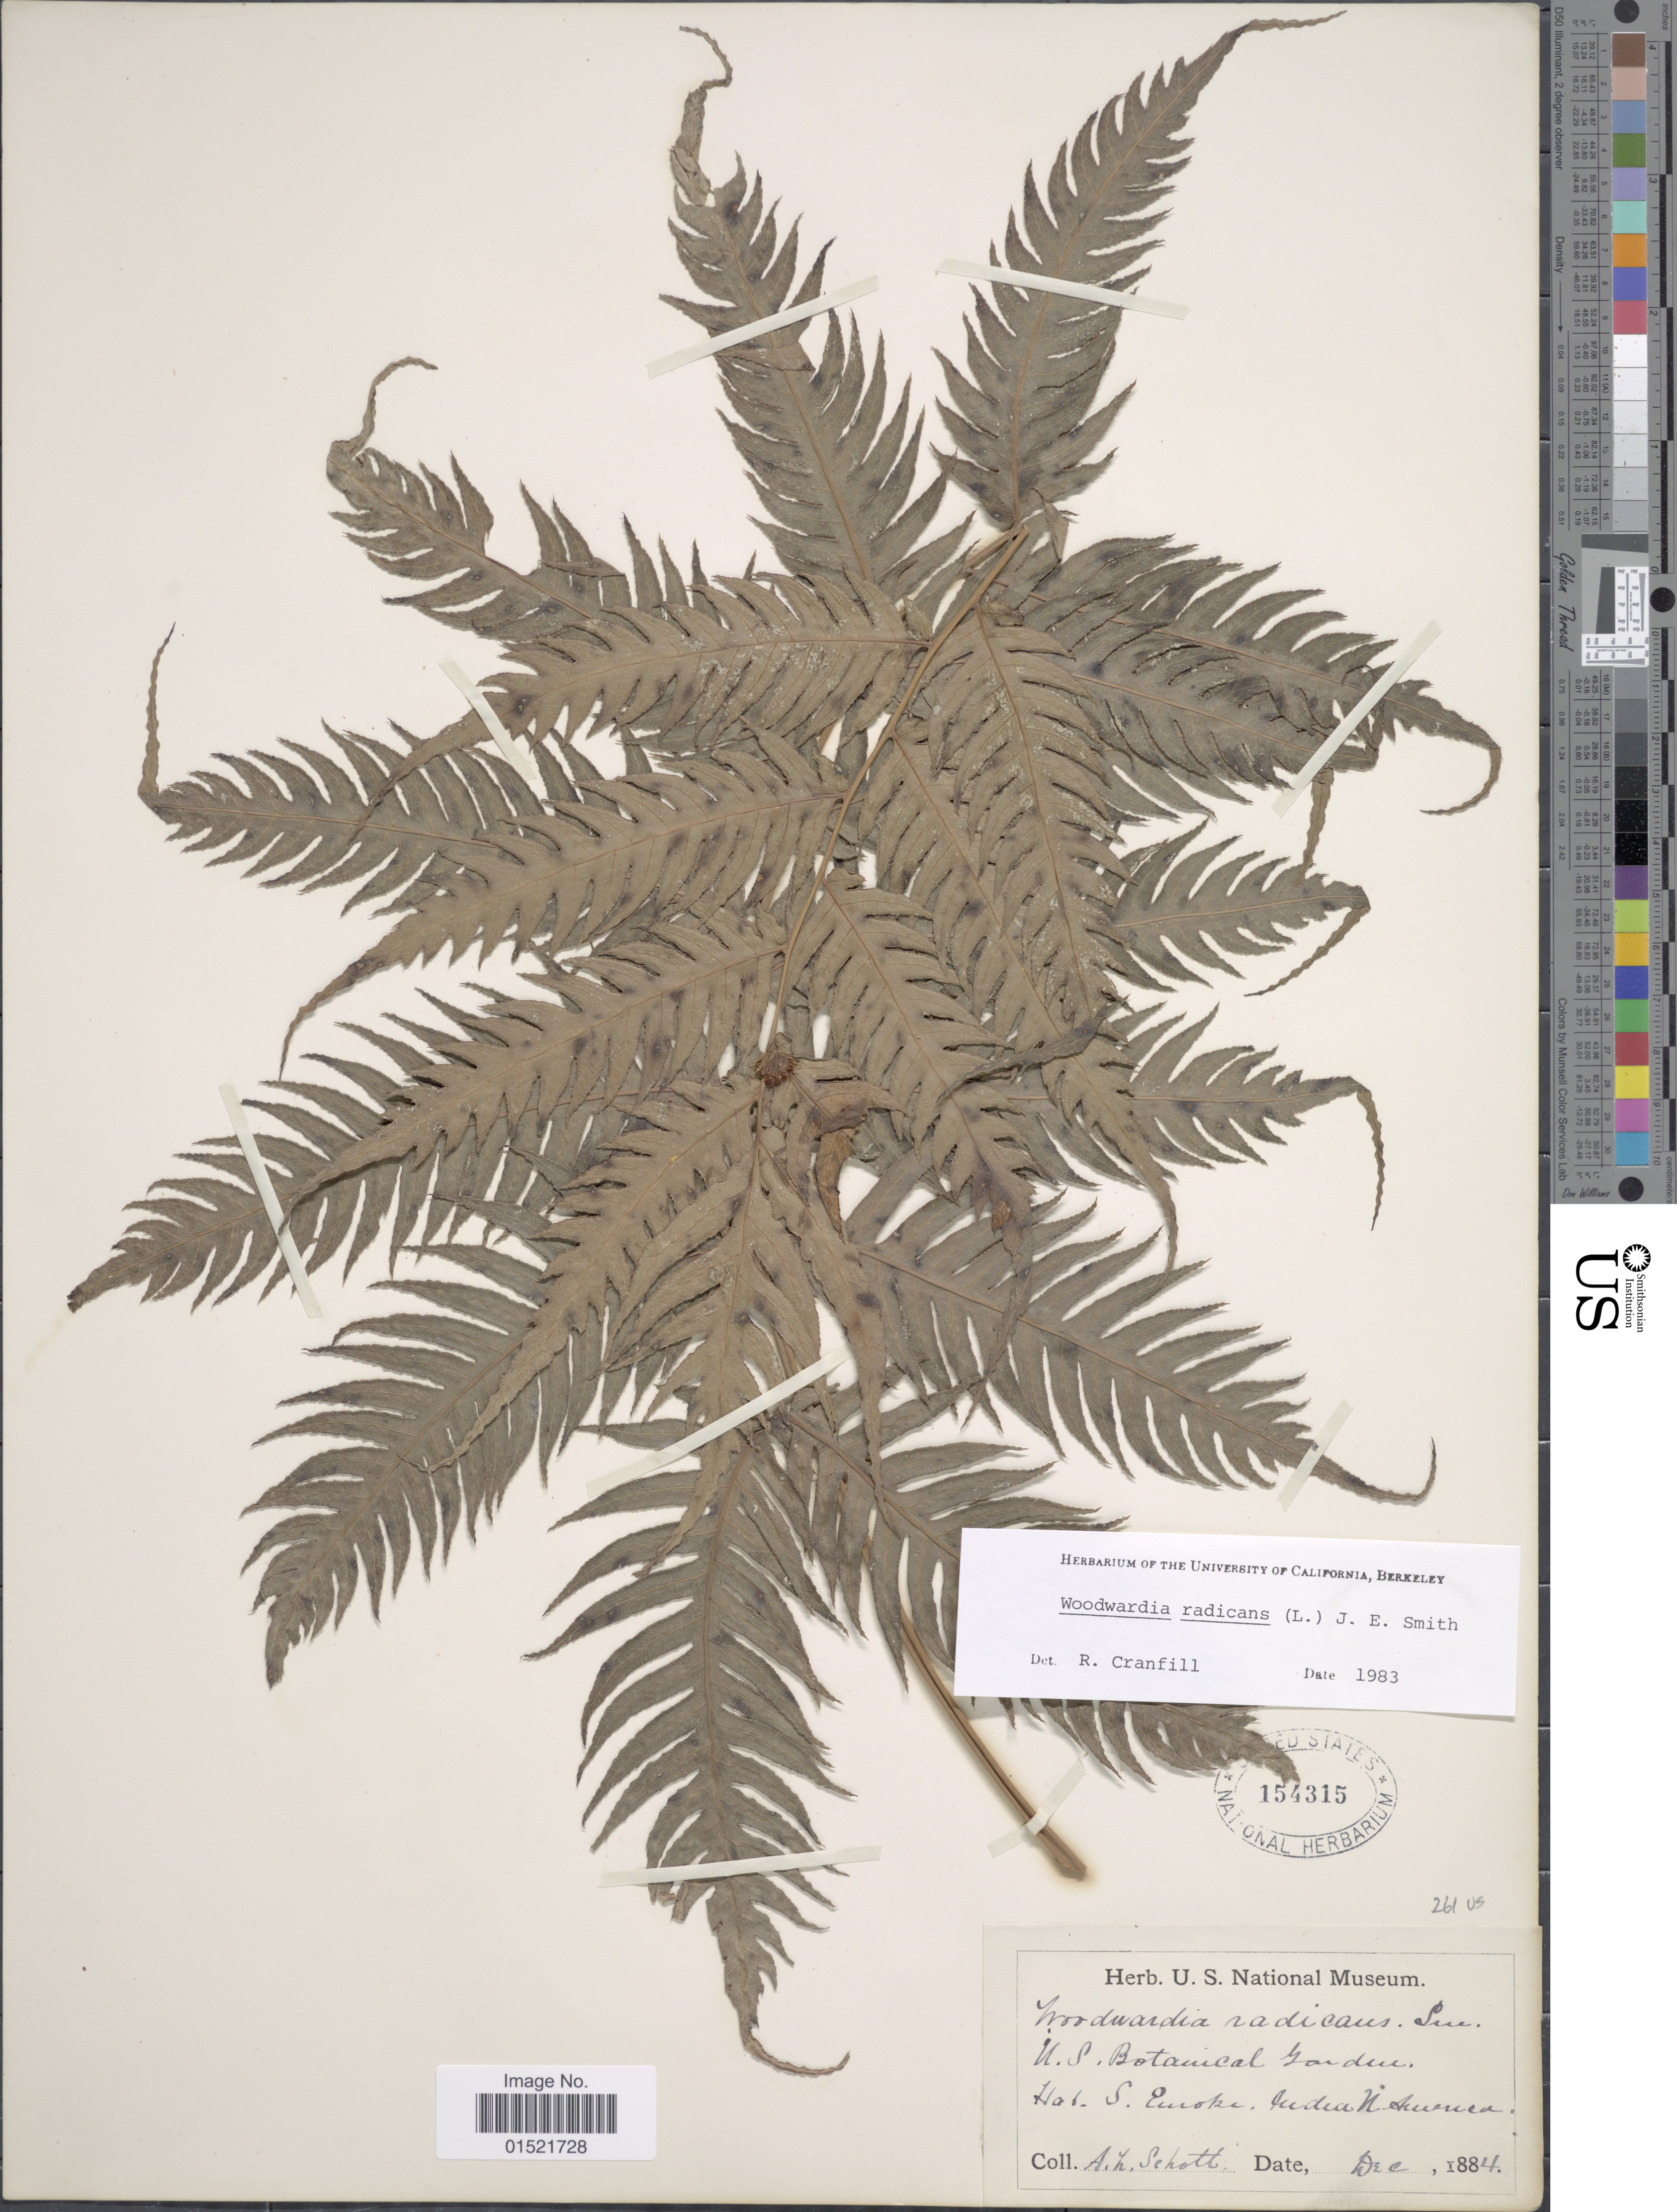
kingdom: Plantae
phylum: Tracheophyta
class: Polypodiopsida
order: Polypodiales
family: Blechnaceae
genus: Woodwardia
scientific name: Woodwardia radicans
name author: (L.) Sm.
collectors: A. L. Schott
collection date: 1884-12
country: United States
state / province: District of Columbia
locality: U.S. Botanical Garden, Hab. S. Europe, Ludia, Lawrence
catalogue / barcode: US 154314